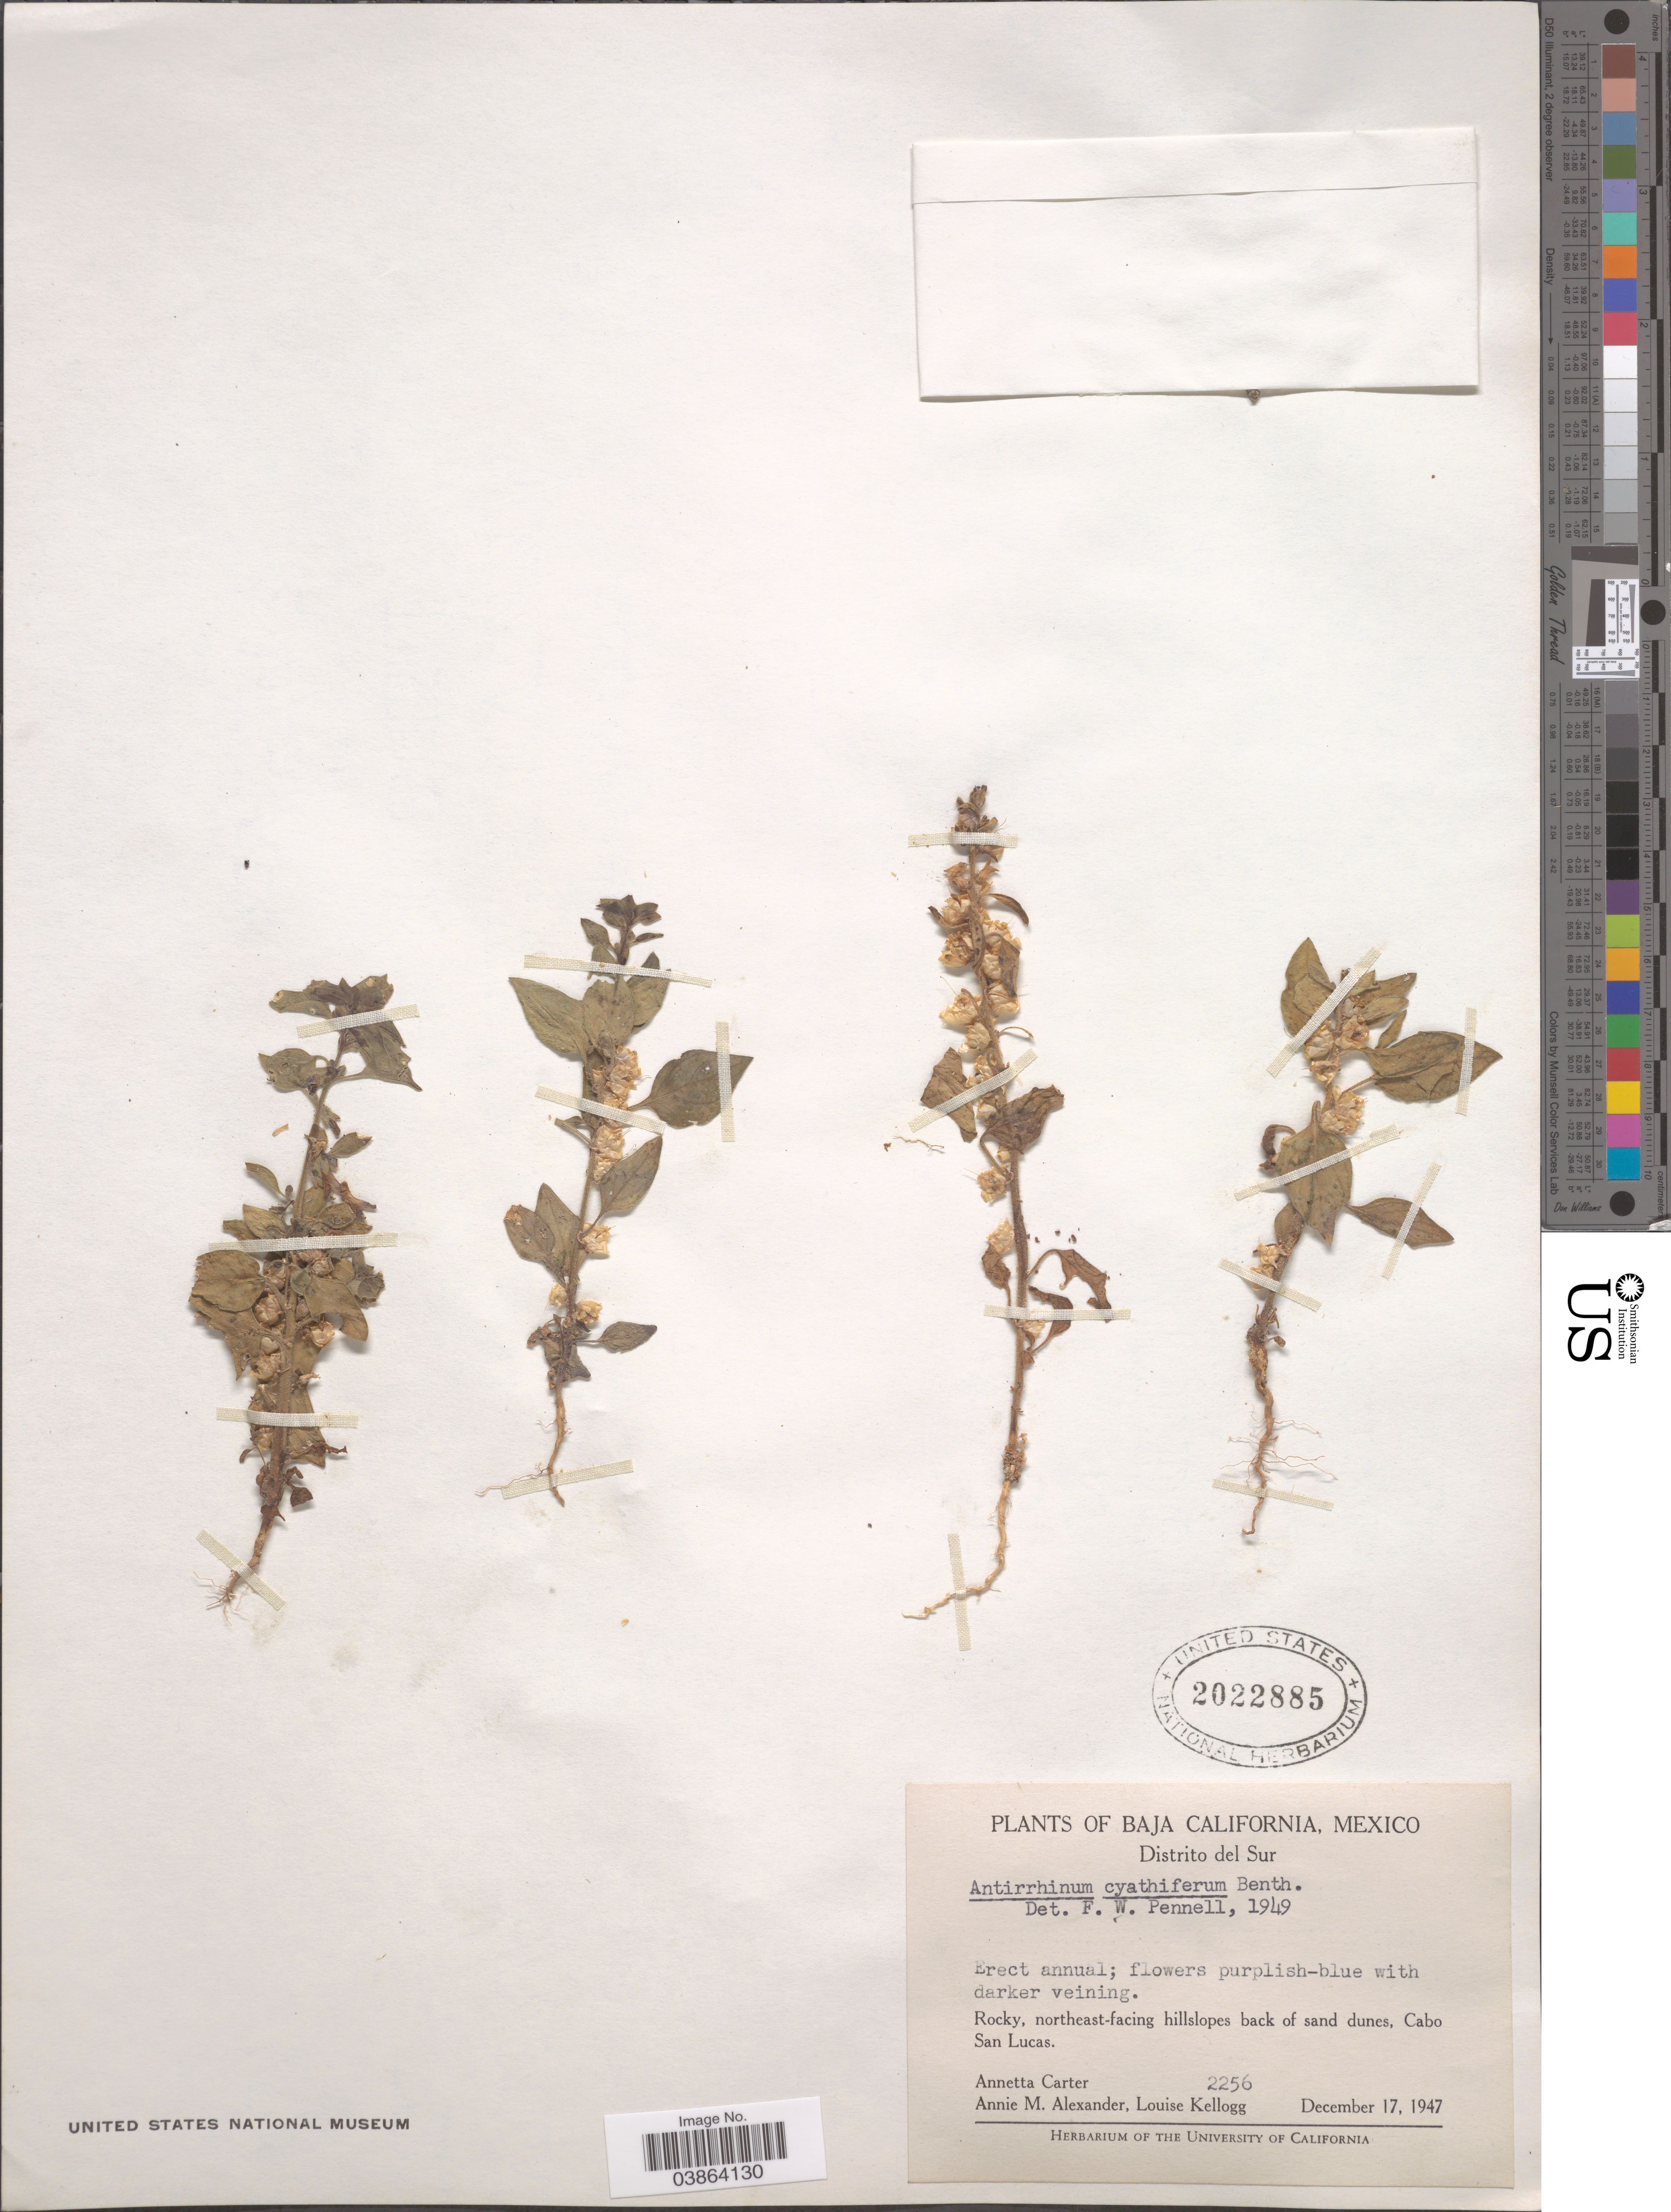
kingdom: Plantae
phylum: Tracheophyta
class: Magnoliopsida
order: Lamiales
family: Plantaginaceae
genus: Pseudorontium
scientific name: Pseudorontium cyathiferum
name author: (Benth.) Rothm.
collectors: A. Carter, A. M. Alexander & L. Kellogg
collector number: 2256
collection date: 1947-12-17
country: Mexico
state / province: Baja California Sur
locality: Distrito del Sur. Rocky, northeast-facing hillslopes back of sand dunes, Cabo San Lucas.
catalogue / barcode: US 2022885